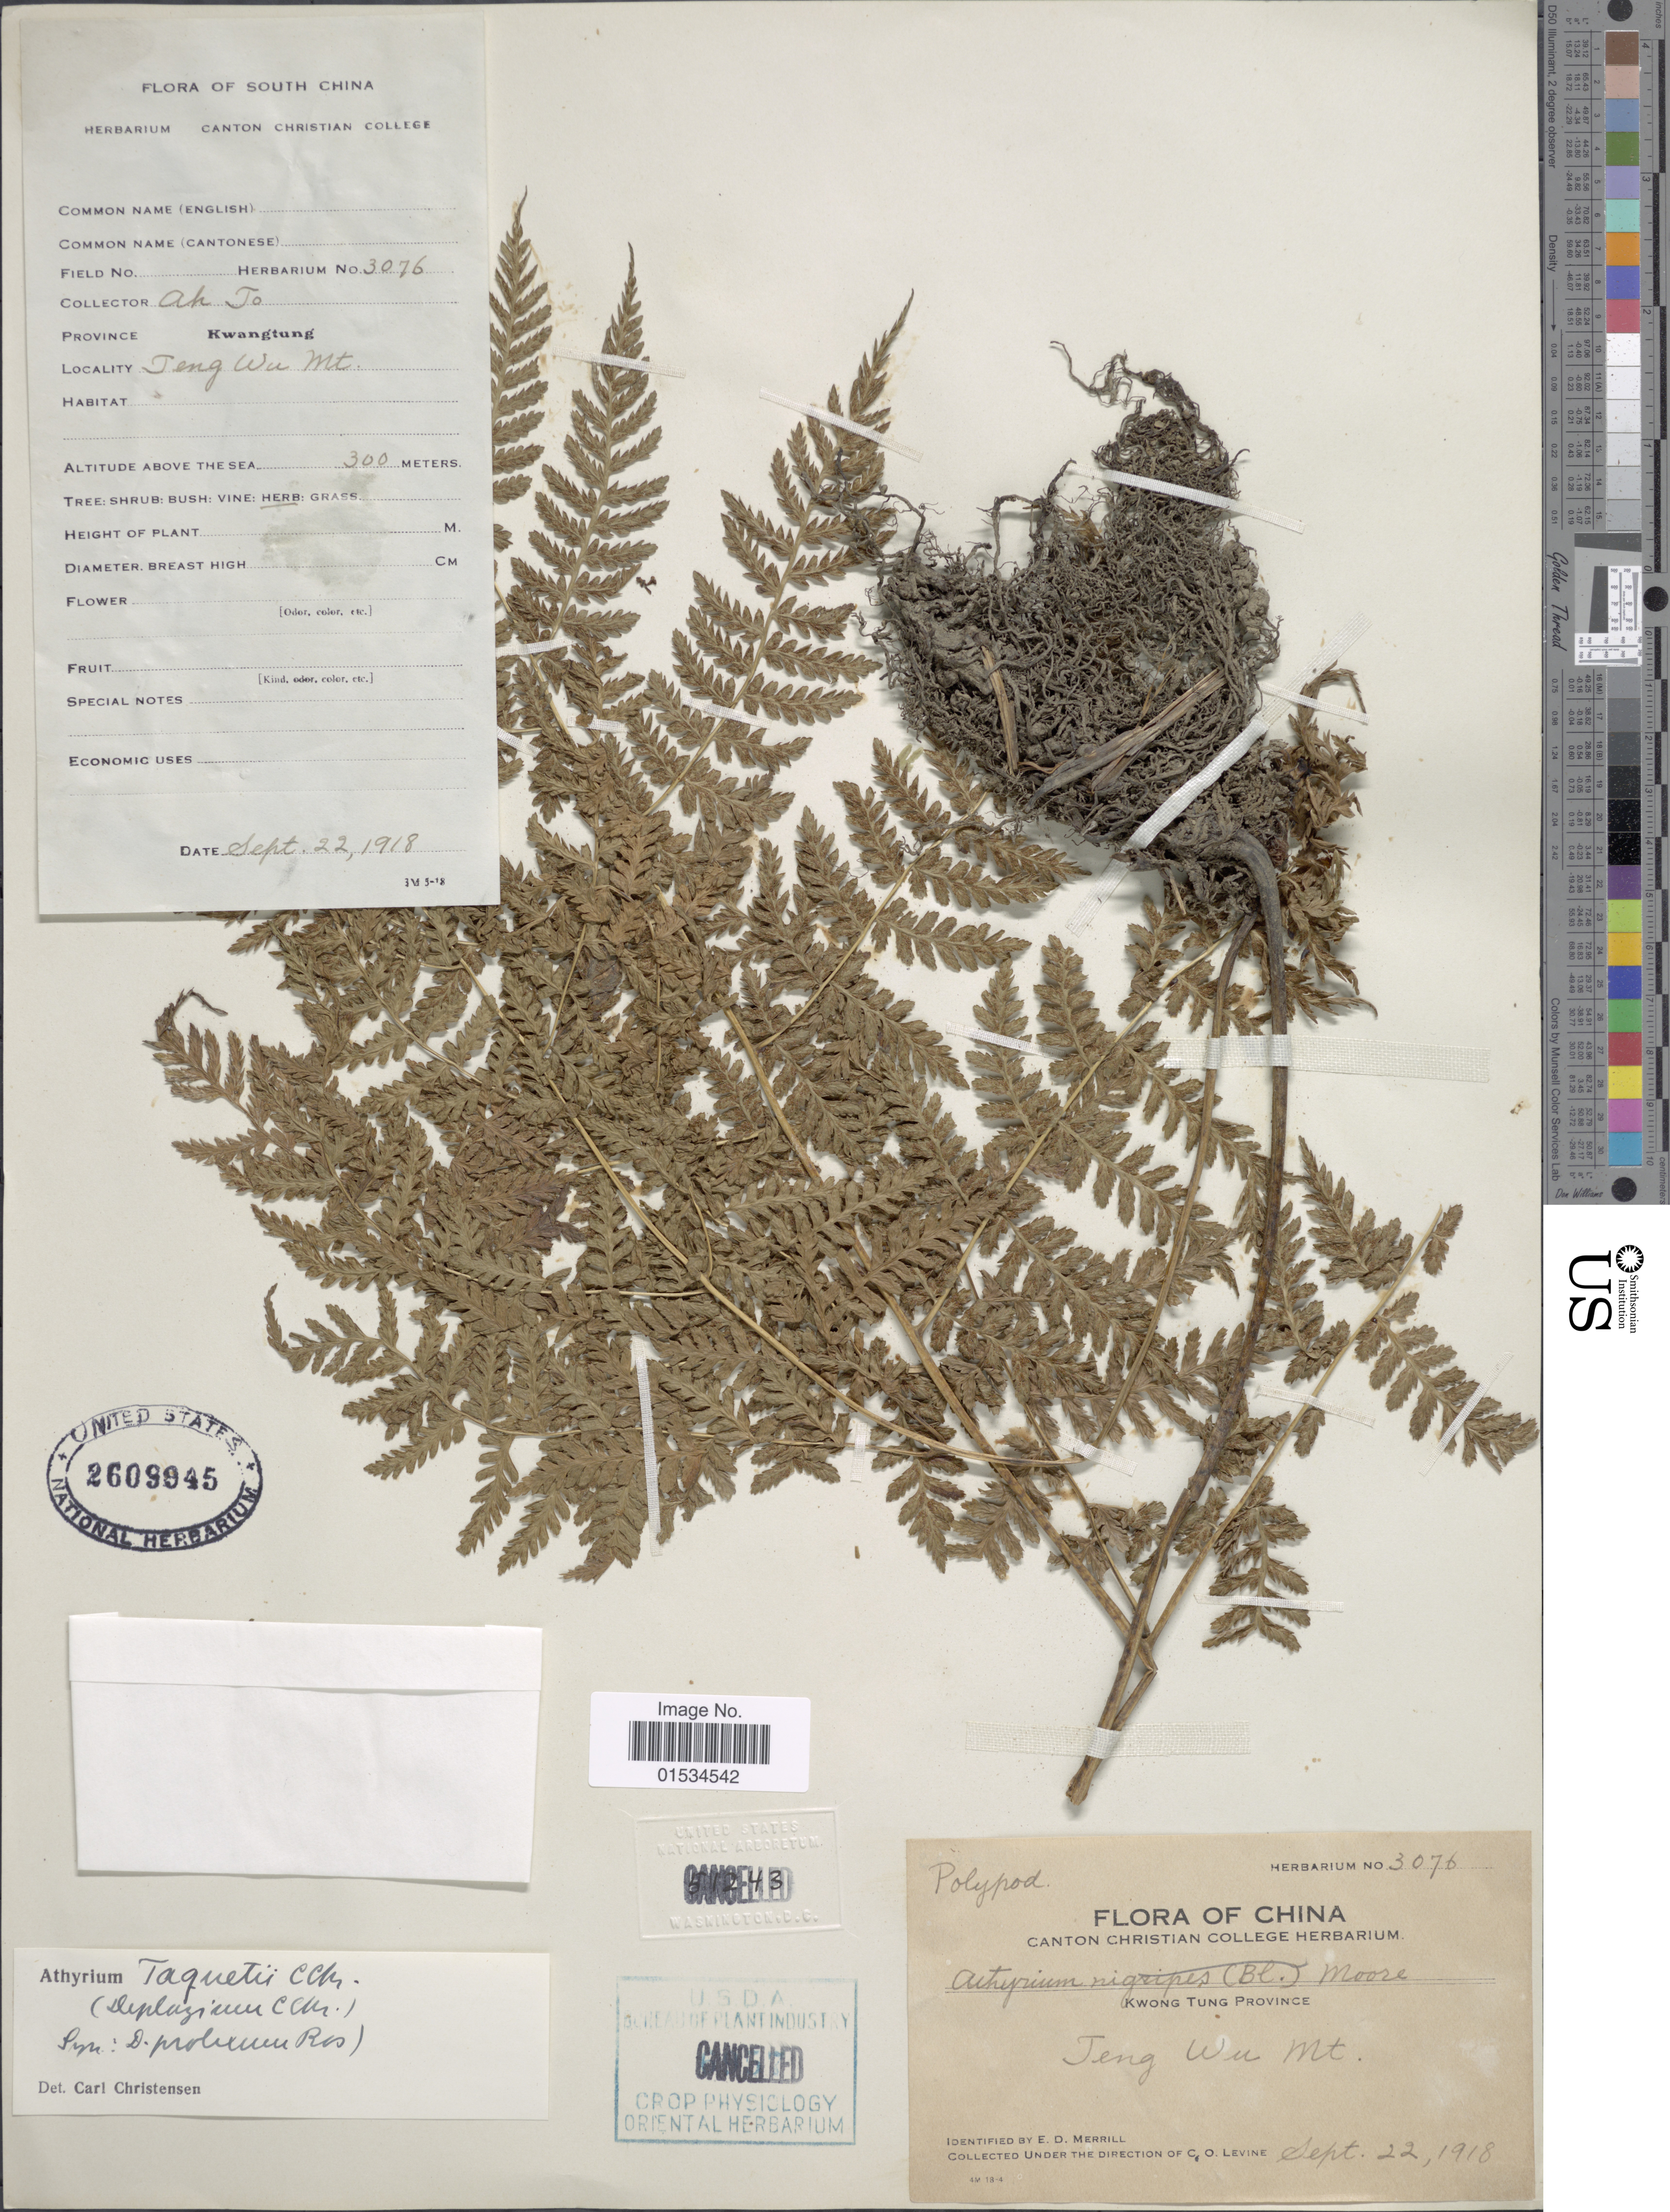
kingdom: Plantae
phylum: Tracheophyta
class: Polypodiopsida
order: Polypodiales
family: Athyriaceae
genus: Diplazium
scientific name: Diplazium sp.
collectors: A. To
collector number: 3076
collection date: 1918-09-22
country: China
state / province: Guangdong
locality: Kwang Tung Province, Teng Wu Mt., South China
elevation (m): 300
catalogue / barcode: US 2609945